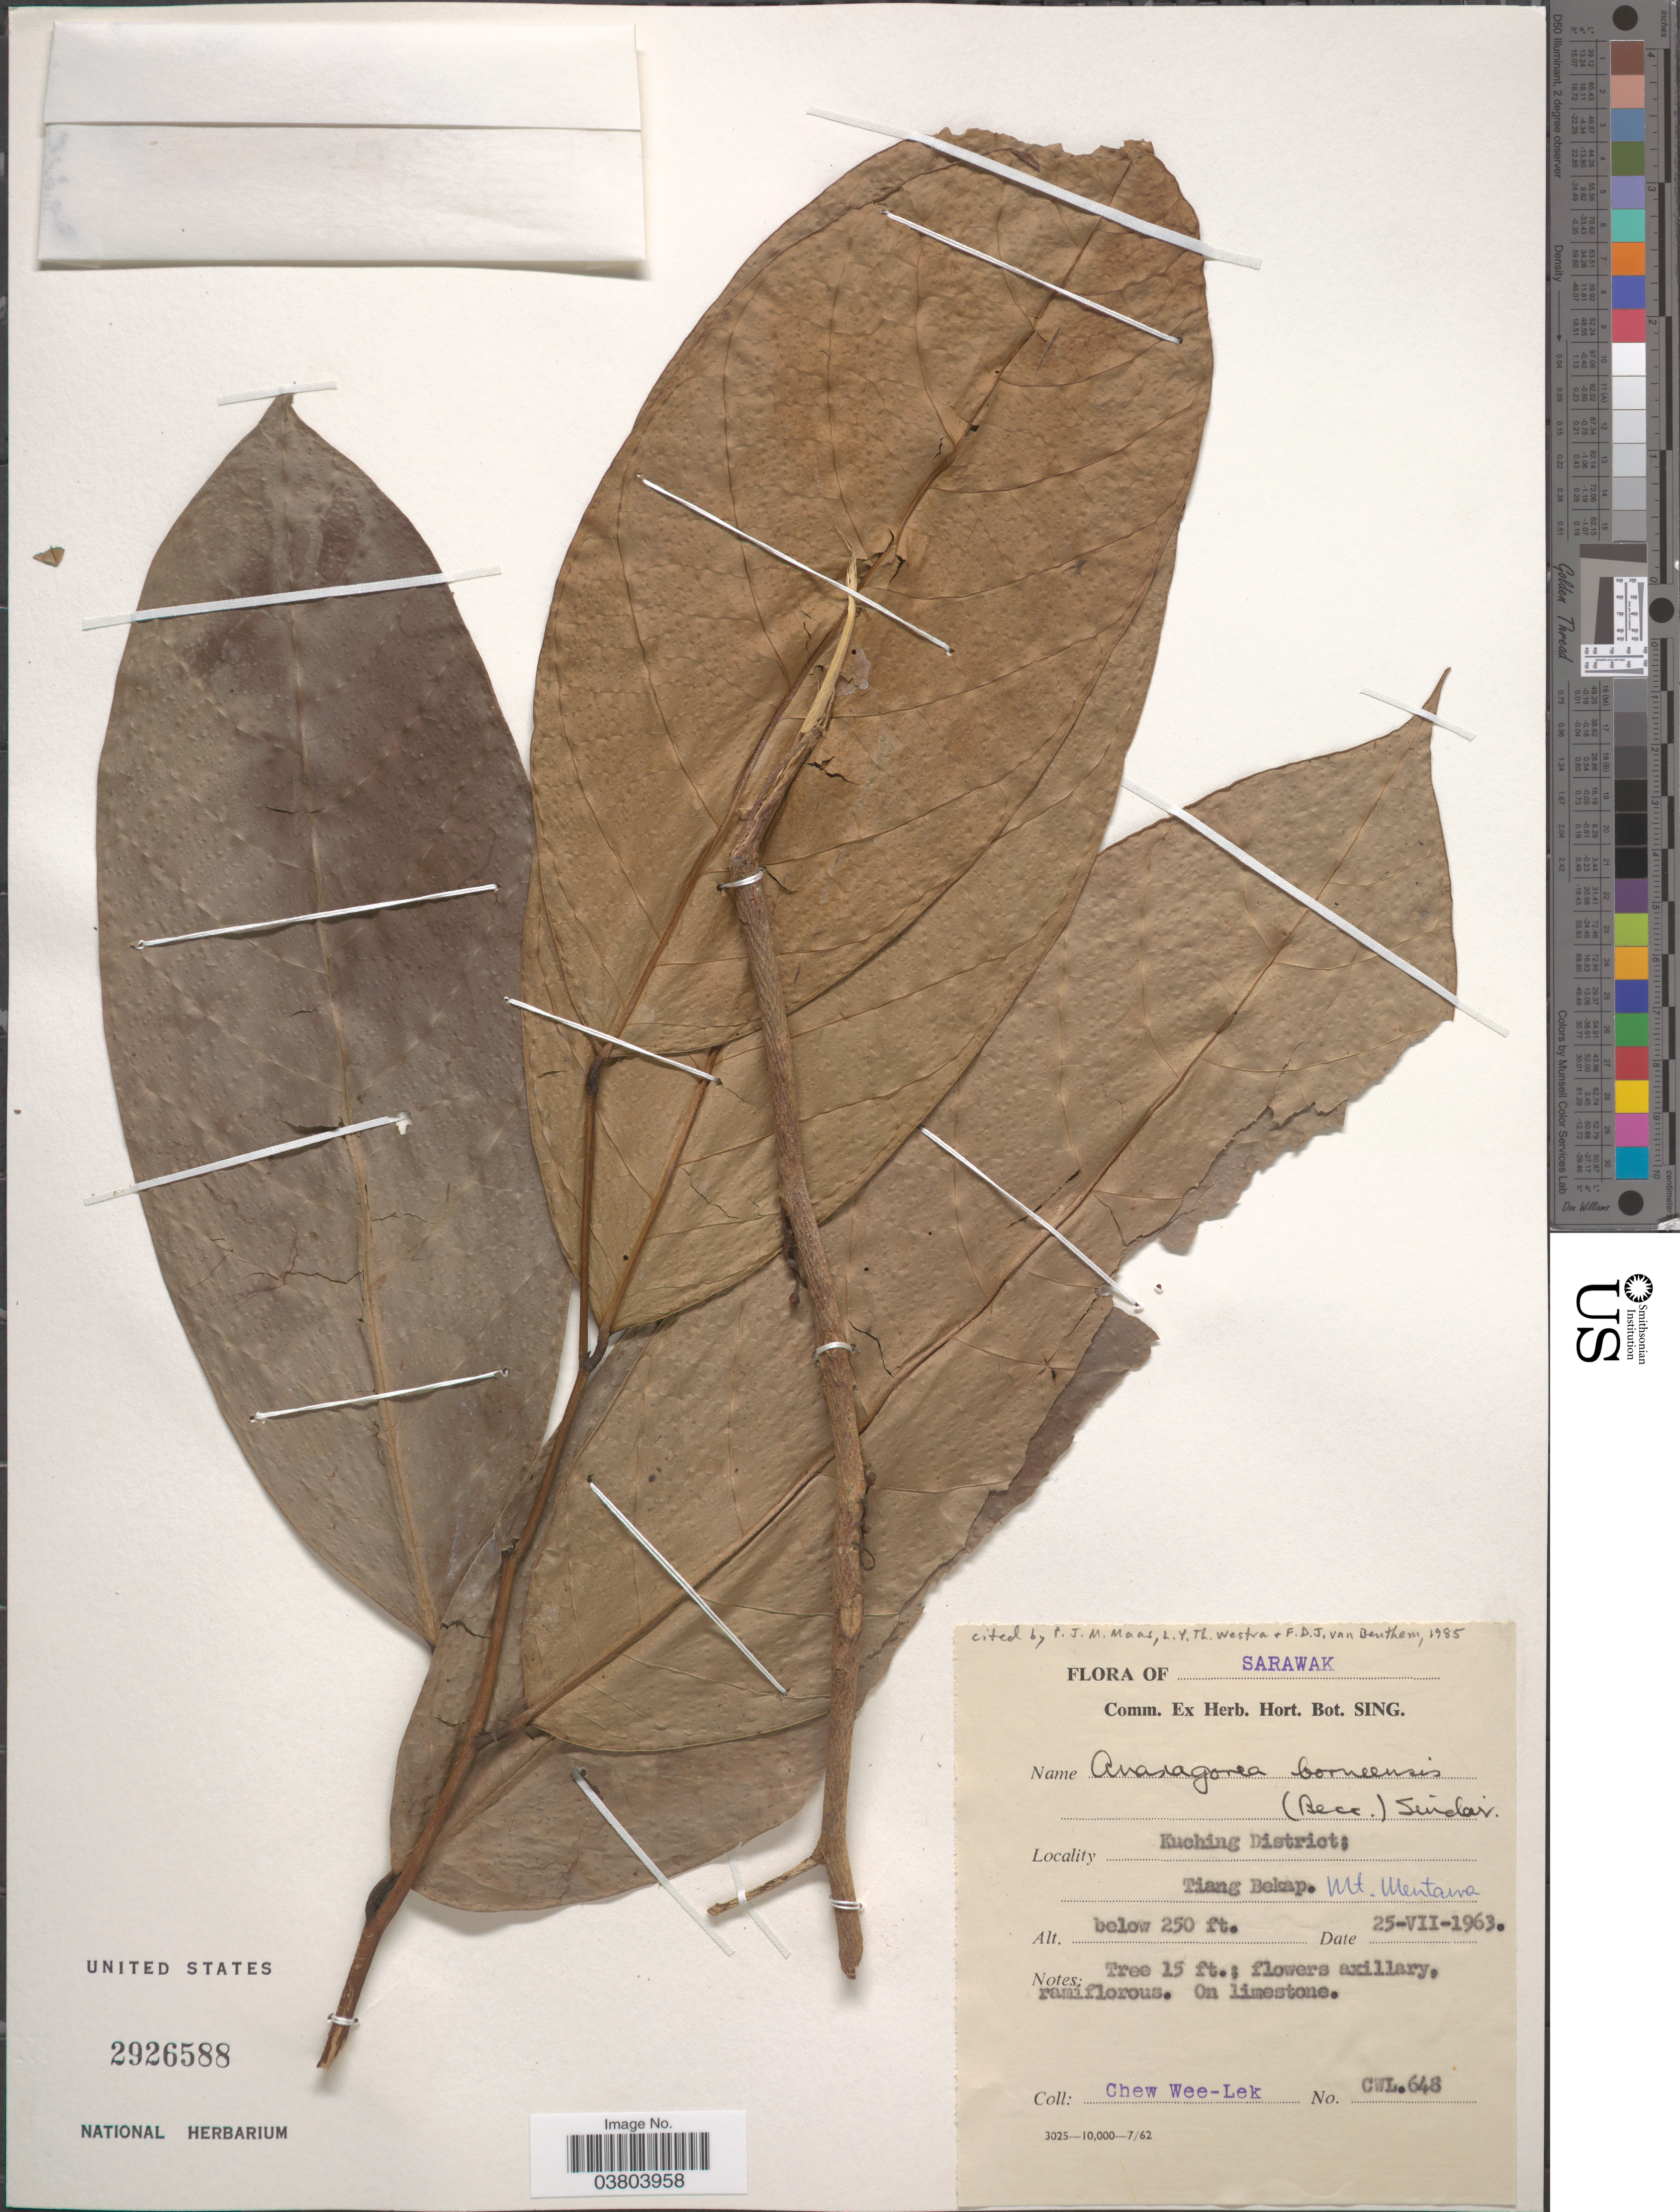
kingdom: Plantae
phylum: Tracheophyta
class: Magnoliopsida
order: Magnoliales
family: Annonaceae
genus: Anaxagorea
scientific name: Anaxagorea borneensis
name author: (Becc.) J. Sinclair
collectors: W. Chew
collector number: CWL648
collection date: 1963-07-25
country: Malaysia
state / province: Sarawak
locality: Kuching District; Tiang Bekap. Mt. Mentama.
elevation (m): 76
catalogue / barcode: US 2926588